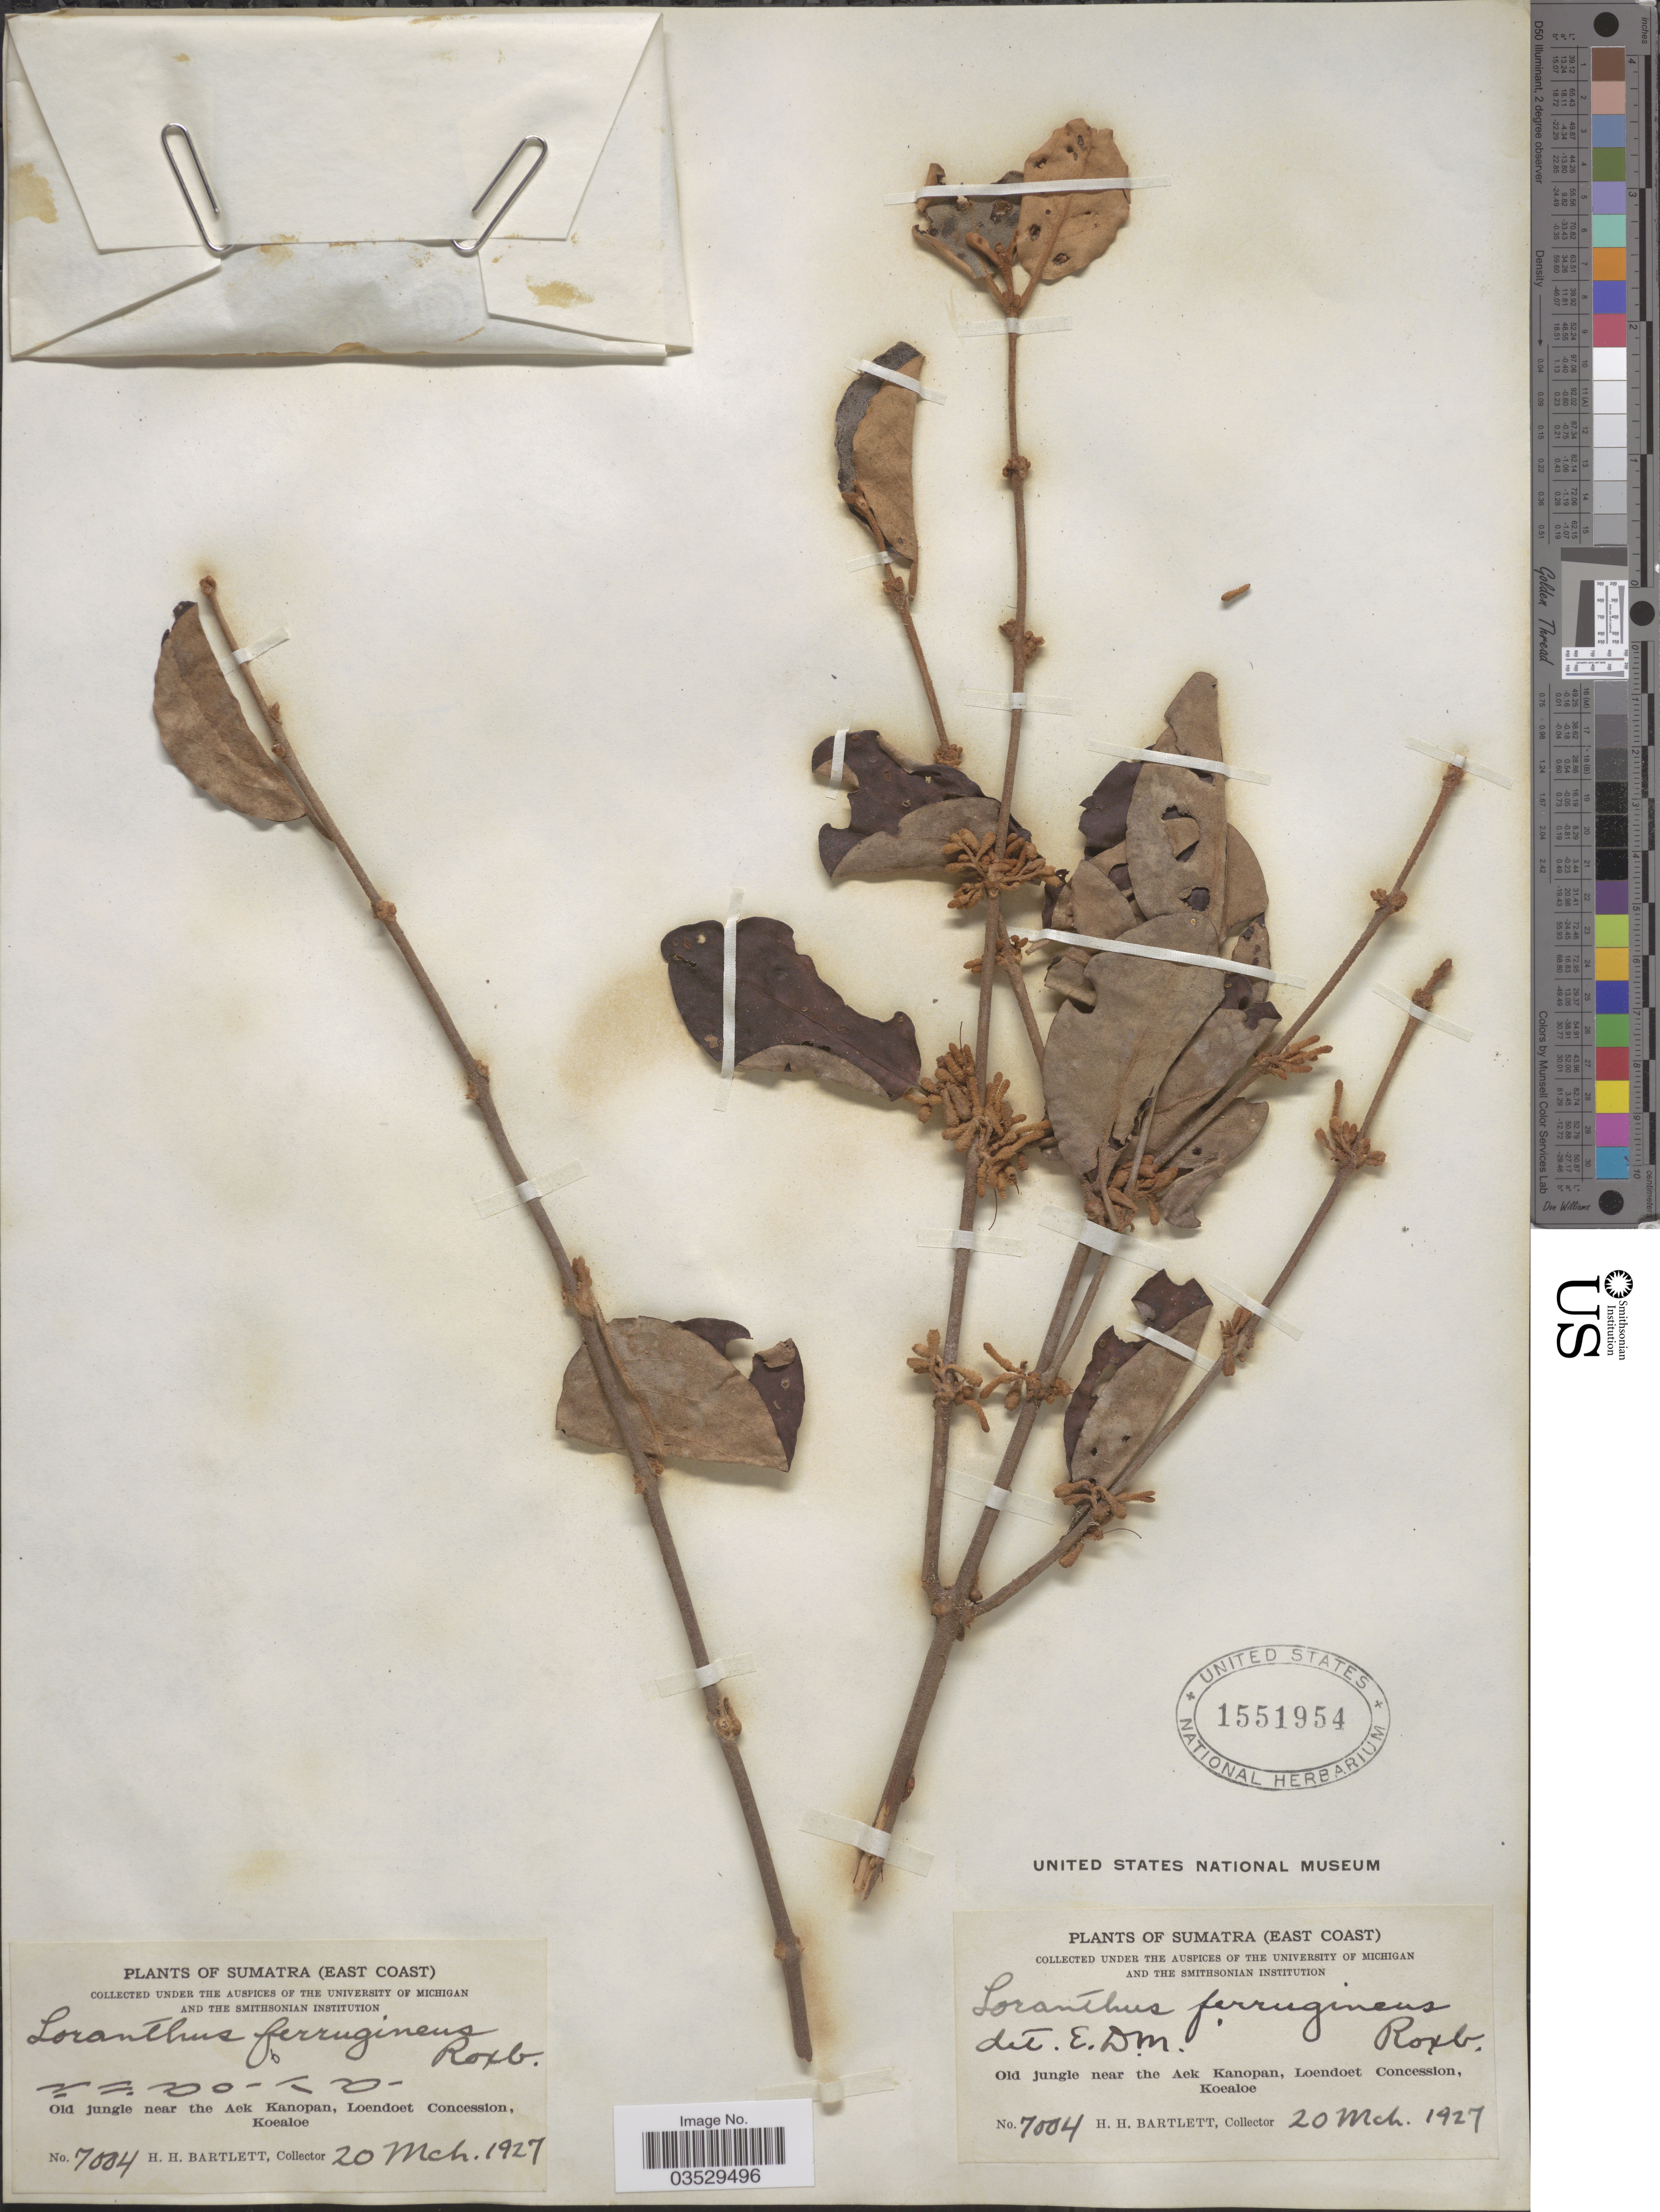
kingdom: Plantae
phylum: Tracheophyta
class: Magnoliopsida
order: Santalales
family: Loranthaceae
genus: Scurrula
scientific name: Scurrula ferruginea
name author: (Jack) Danser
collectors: H. H. Bartlett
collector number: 7004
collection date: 1927-03-20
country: Indonesia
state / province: Sumatra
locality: (East Coast) Old jungle near the Aek Kanopan, Loendoet Concession, Koealoe.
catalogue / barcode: US 1551954